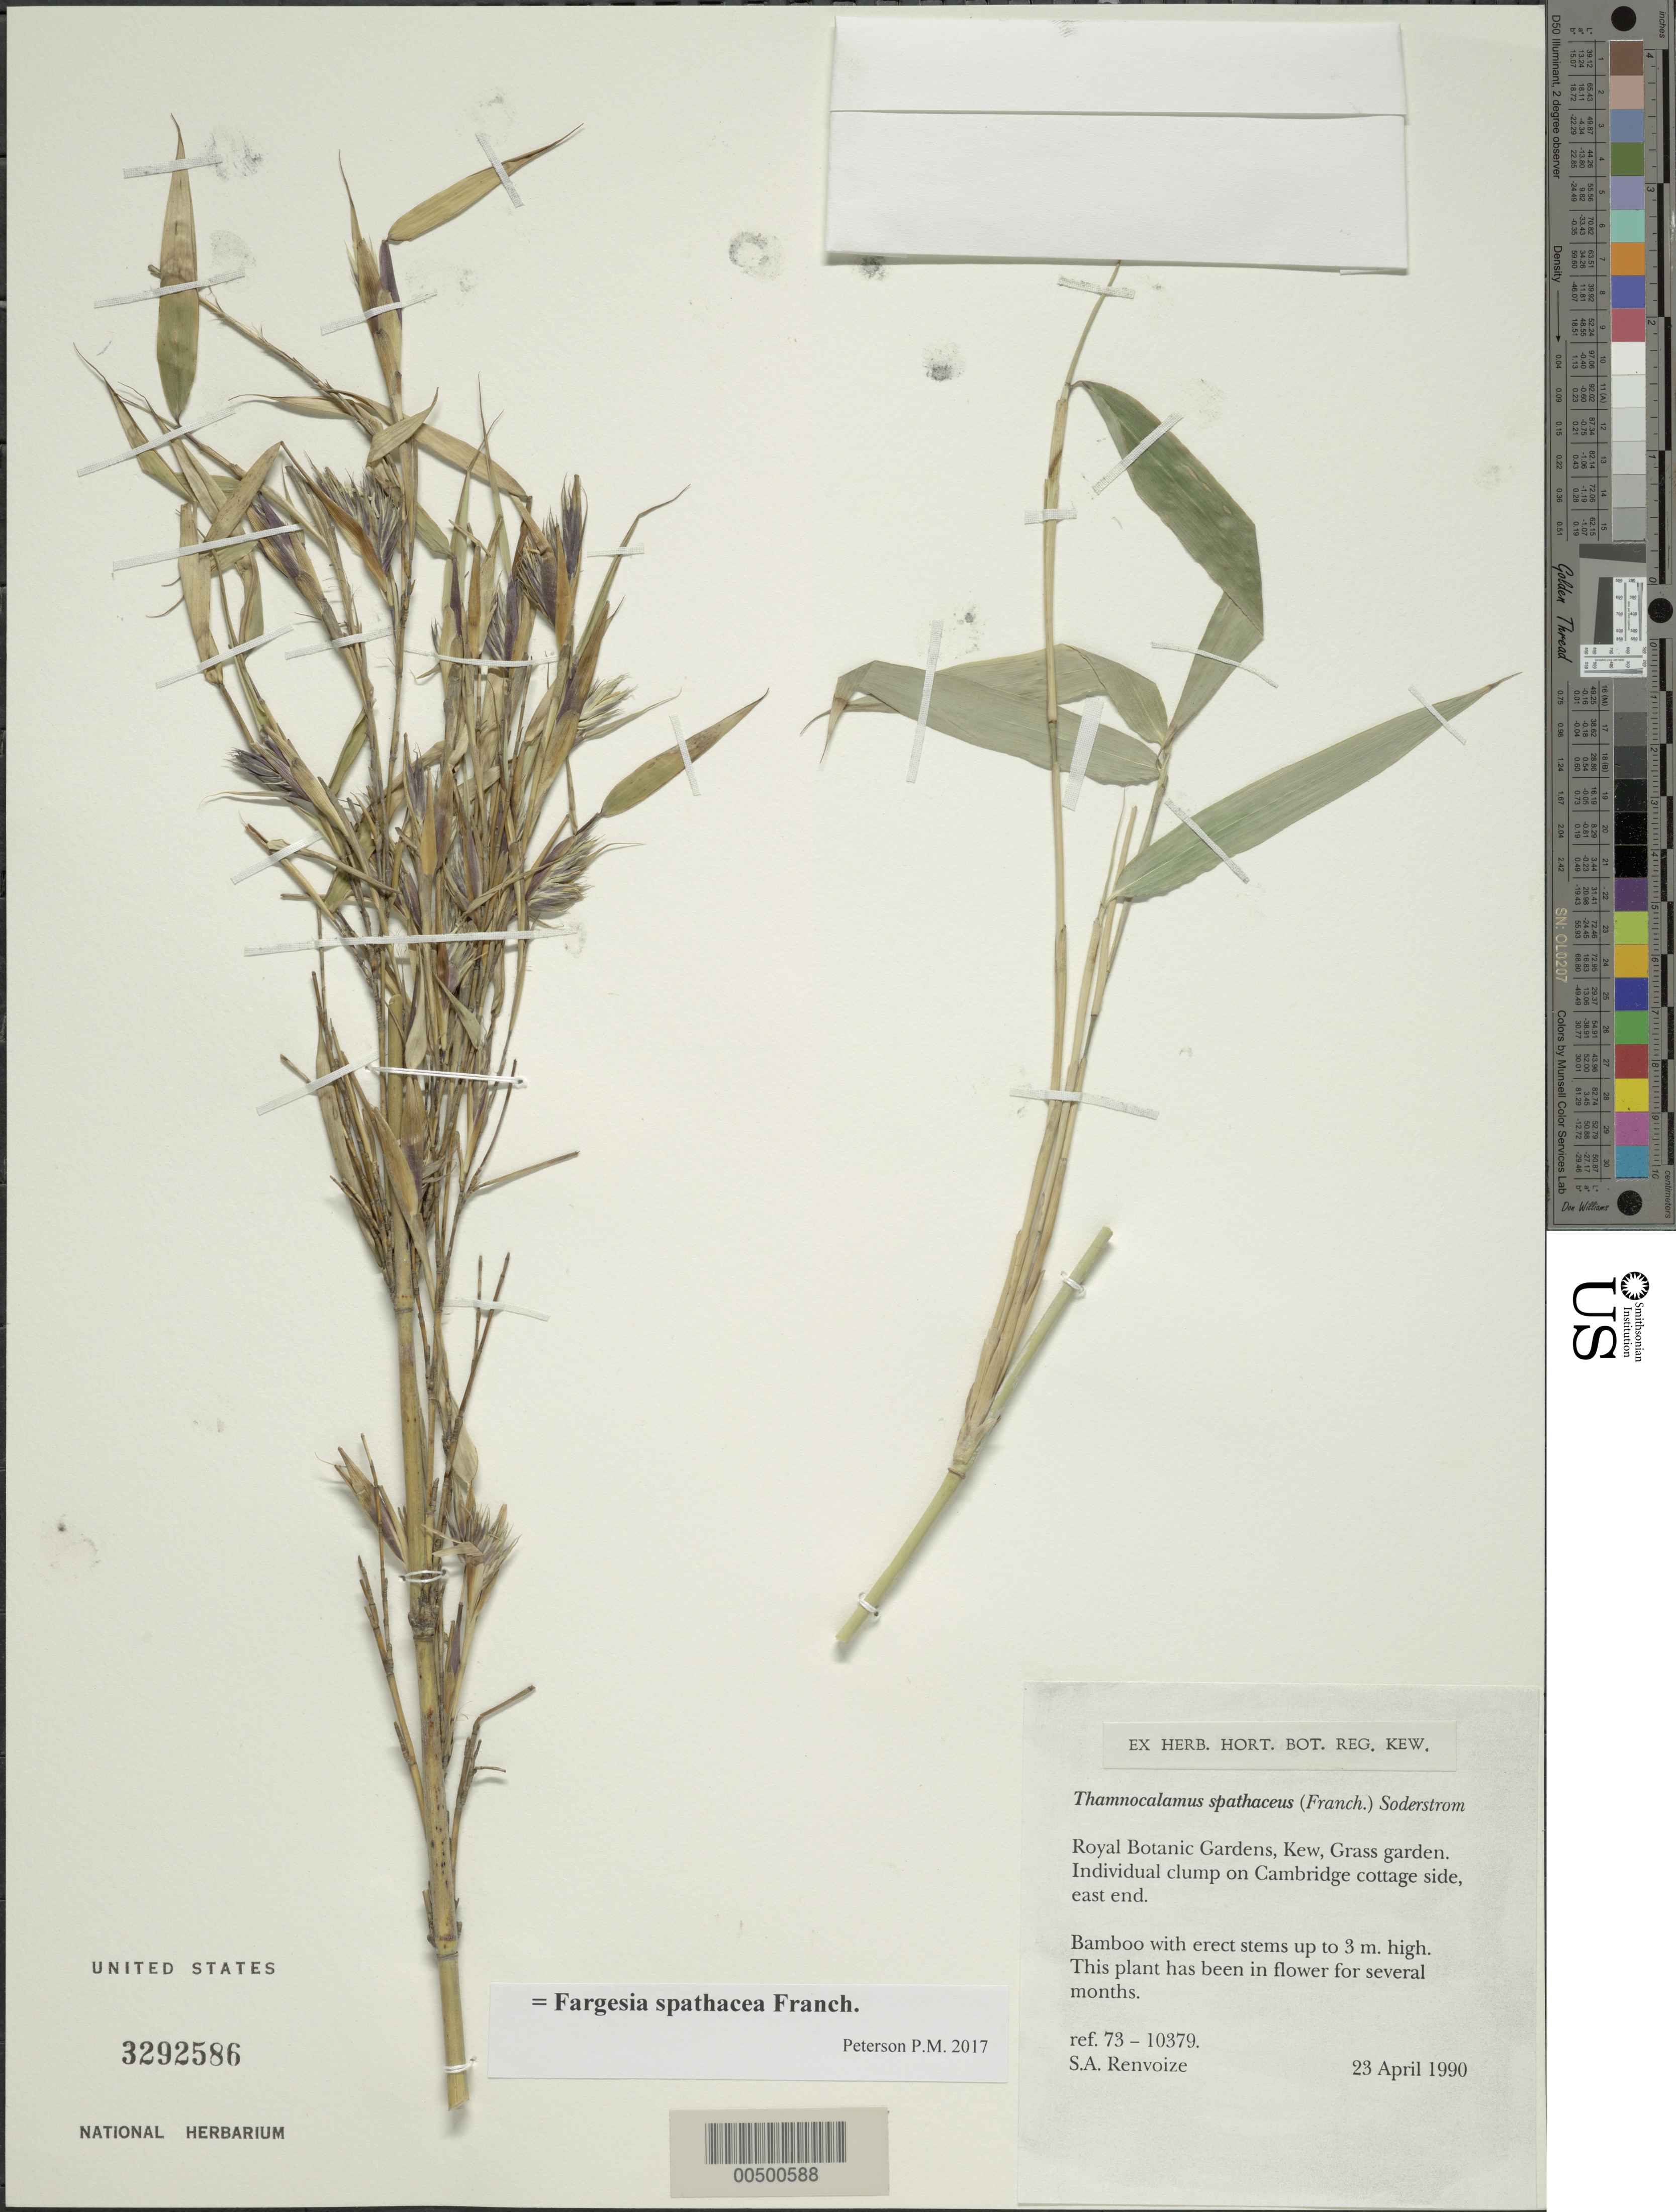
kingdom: Plantae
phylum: Tracheophyta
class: Liliopsida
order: Poales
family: Poaceae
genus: Fargesia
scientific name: Fargesia spathacea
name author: Franch.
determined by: Poaceae Reorganization Project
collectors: S. A. Renvoize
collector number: Ref. 73 - 10379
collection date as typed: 23 Apr 1990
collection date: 1990-04-23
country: United Kingdom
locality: Royal botanic gardens, kew, grass garden. individual clump on cambridge cottage side, east end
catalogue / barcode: US 3292586